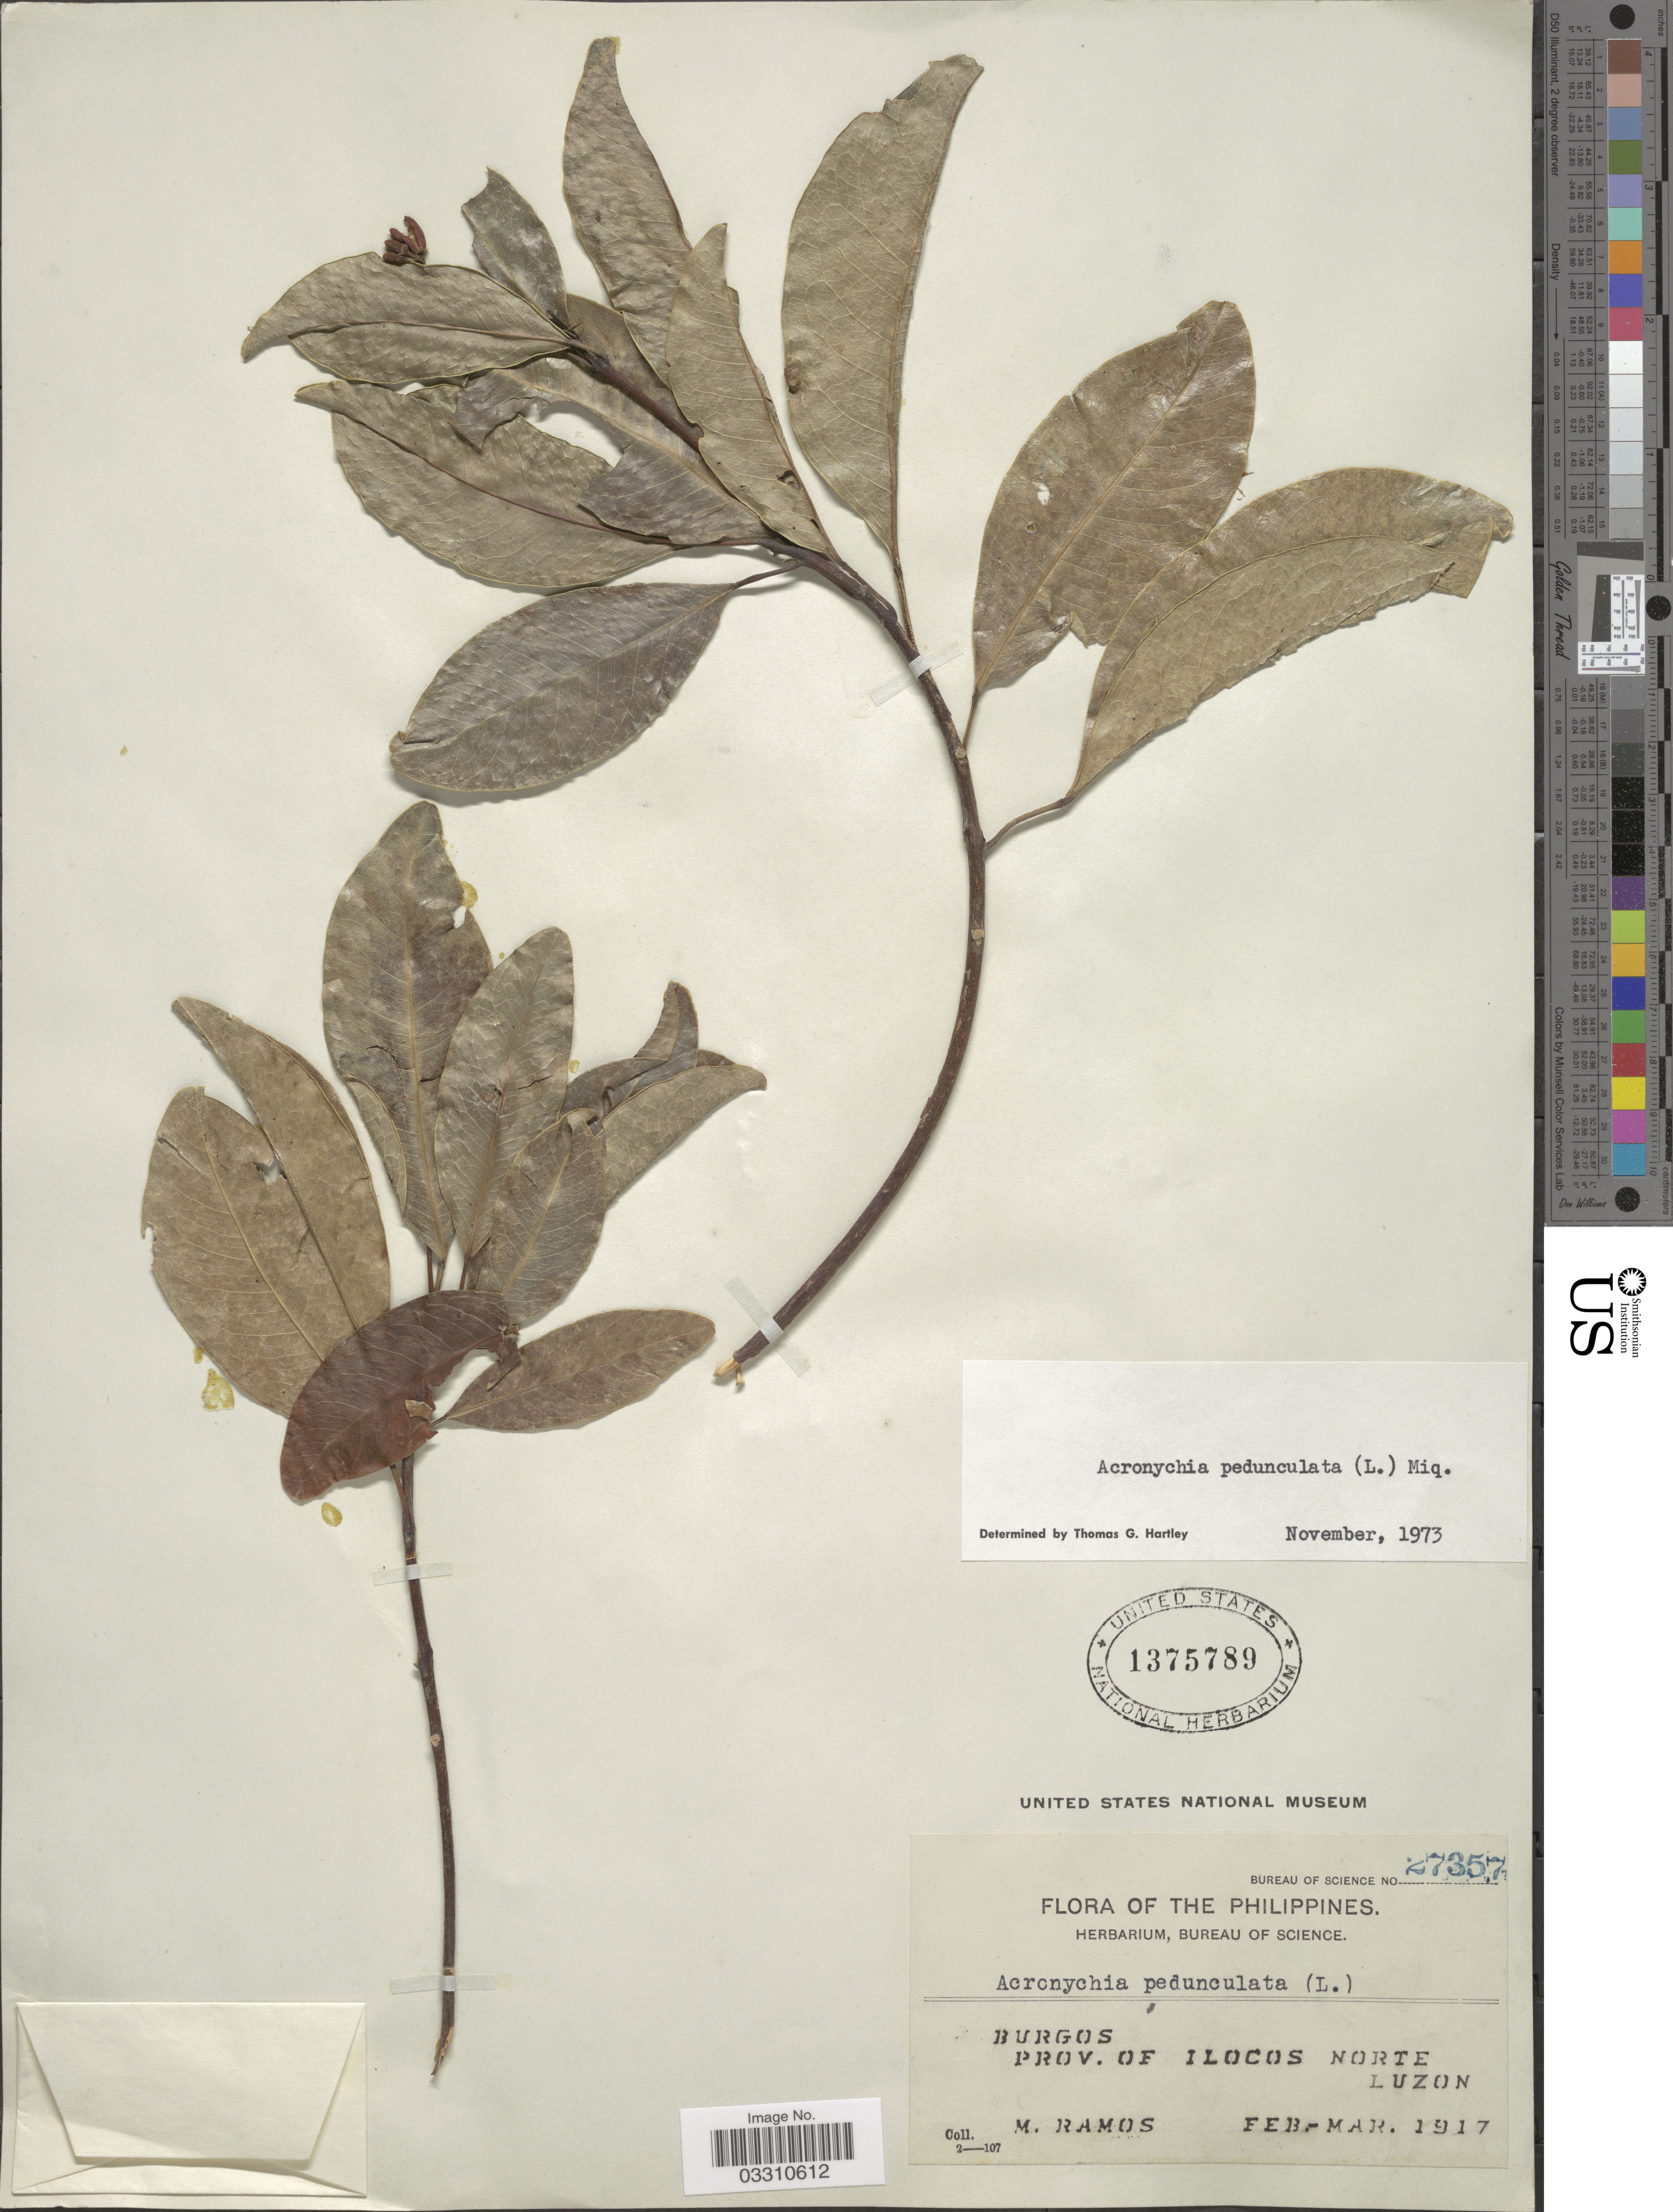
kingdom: Plantae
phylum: Tracheophyta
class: Magnoliopsida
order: Sapindales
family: Rutaceae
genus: Acronychia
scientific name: Acronychia pedunculata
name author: (L.) Miq.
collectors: M. Ramos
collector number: Bureau of Science 27357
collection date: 1917-02/1917-03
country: Philippines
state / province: Ilocos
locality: Burgos. Prov. of Ilocos Norte Luzon.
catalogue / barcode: US 1375789